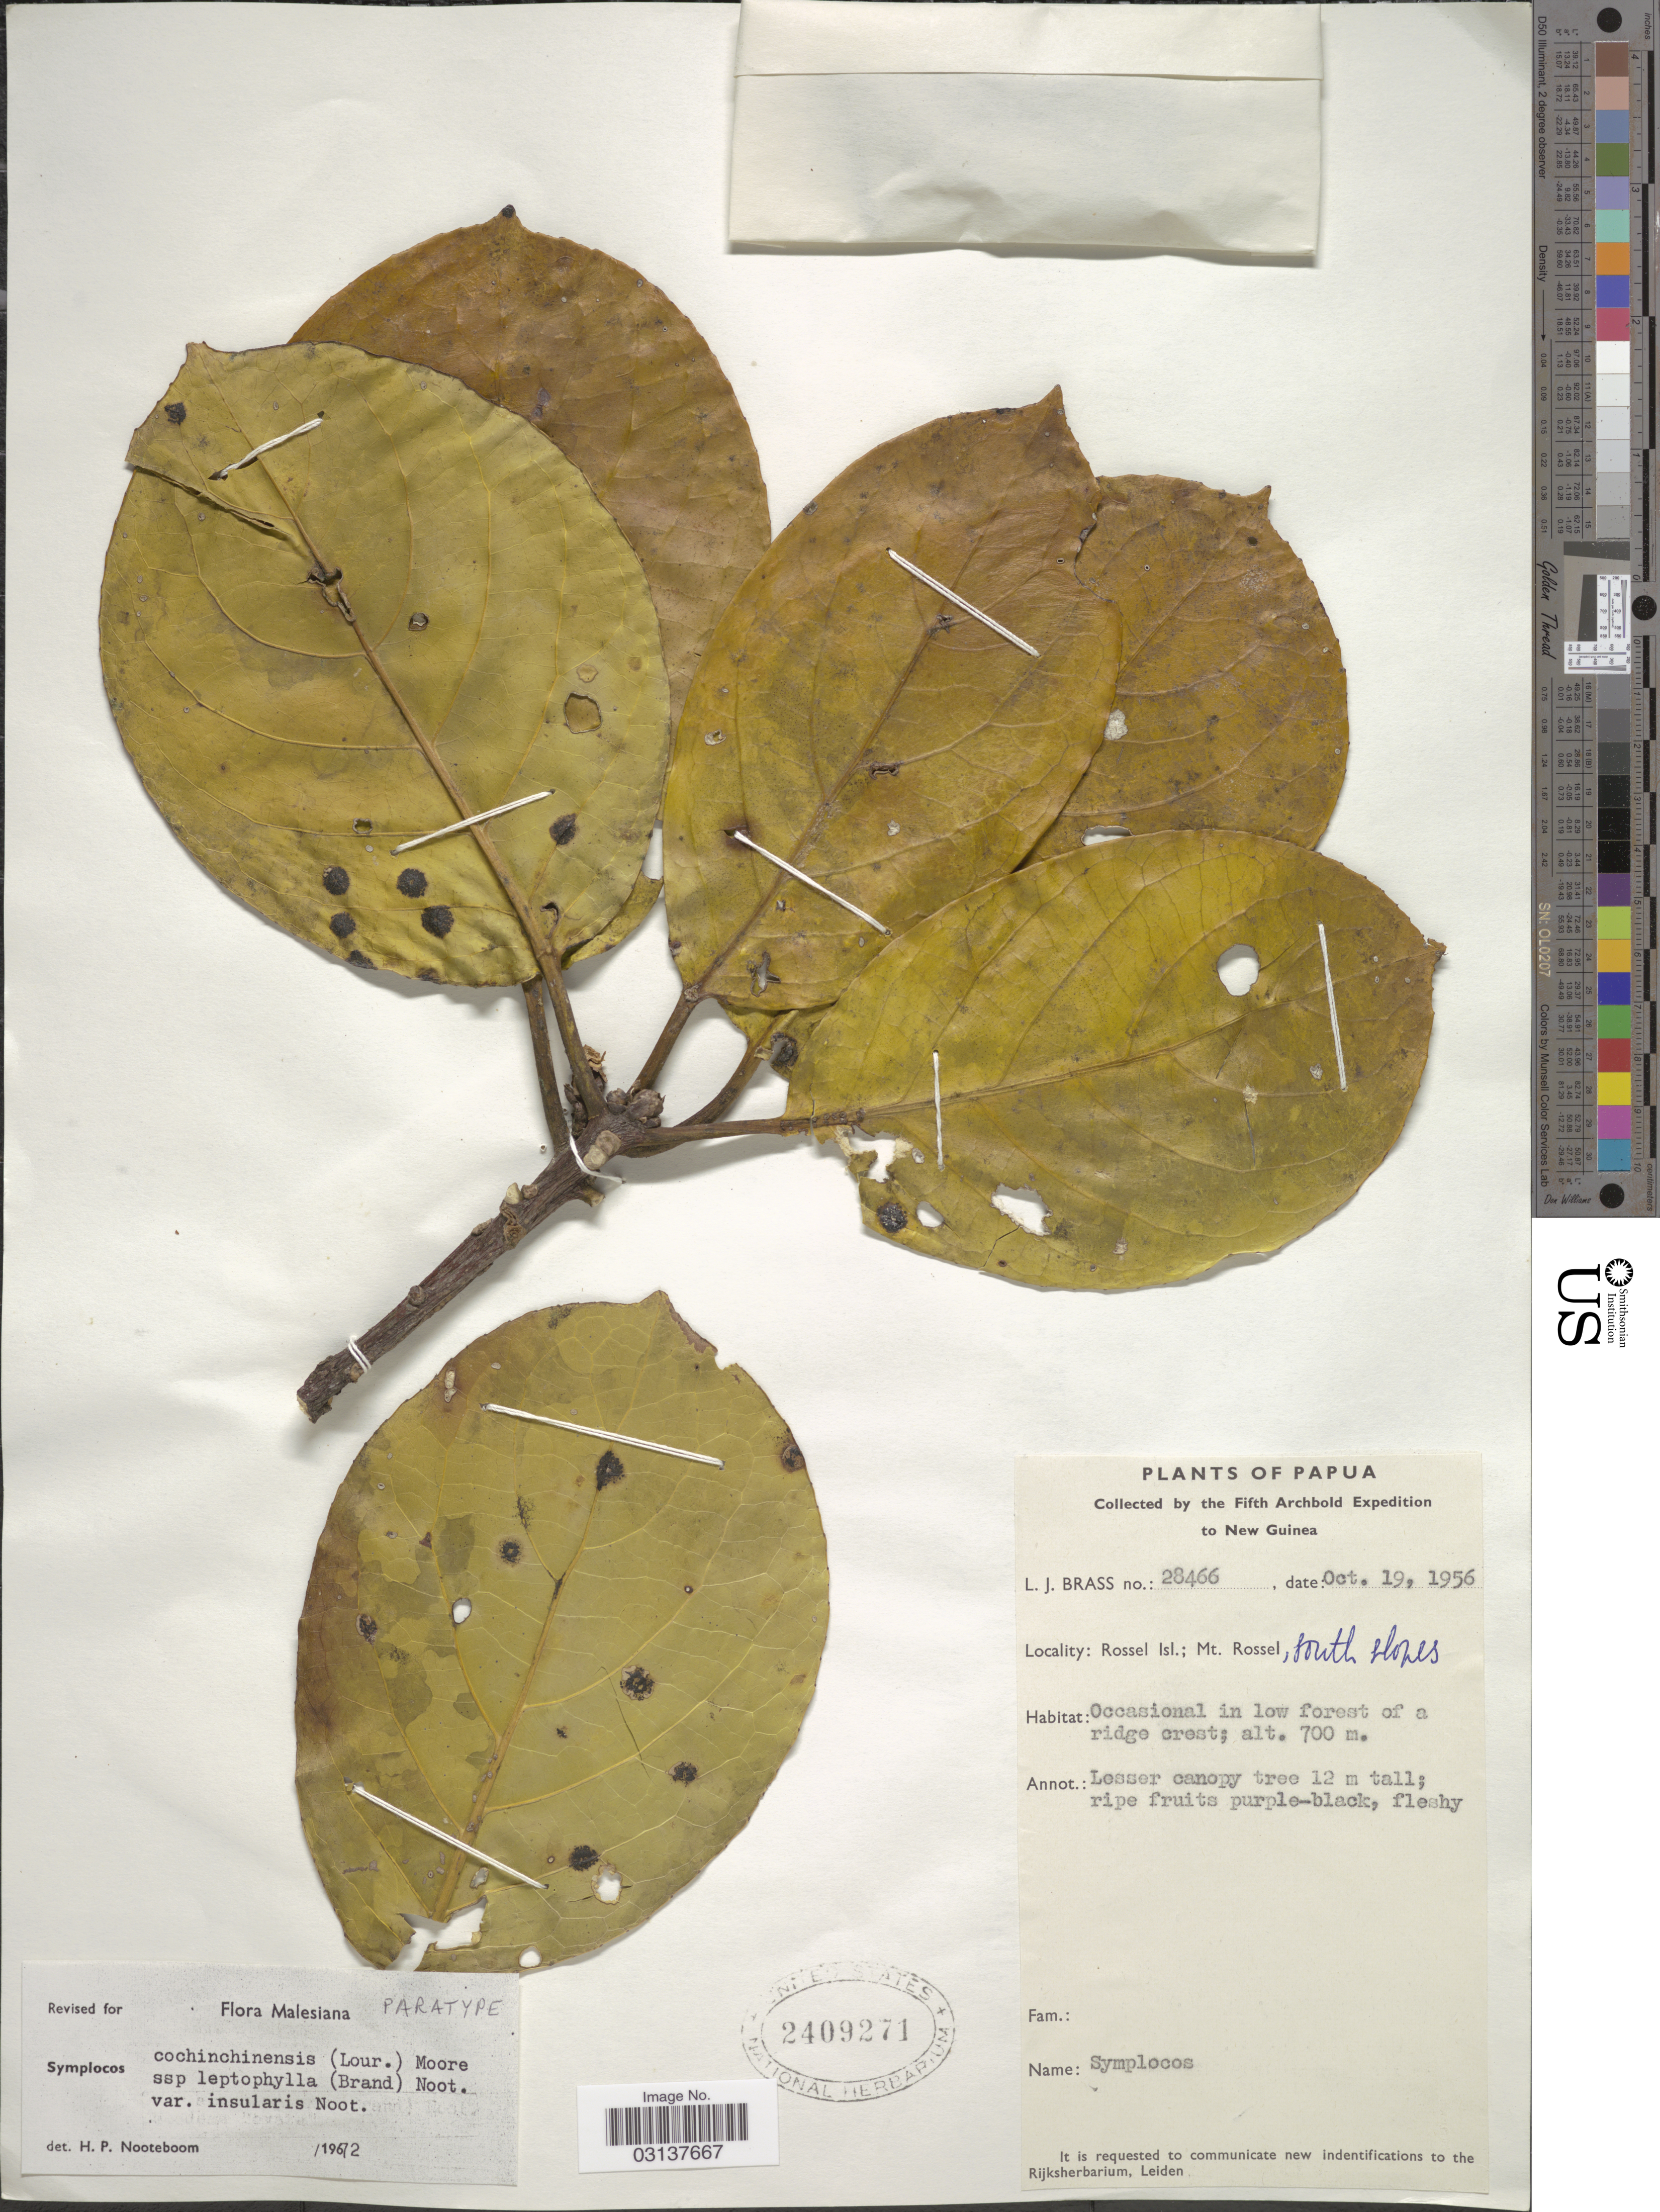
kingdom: Plantae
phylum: Tracheophyta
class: Magnoliopsida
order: Ericales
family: Symplocaceae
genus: Symplocos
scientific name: Symplocos cochinchinensis var. insularis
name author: Noot.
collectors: L. J. Brass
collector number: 28466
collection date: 1956-10-19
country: Papua New Guinea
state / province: Milne Bay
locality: Papua, New Guinea, Rossel Isl.; Mt. Rossel, south slopes.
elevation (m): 700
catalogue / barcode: US 2409271